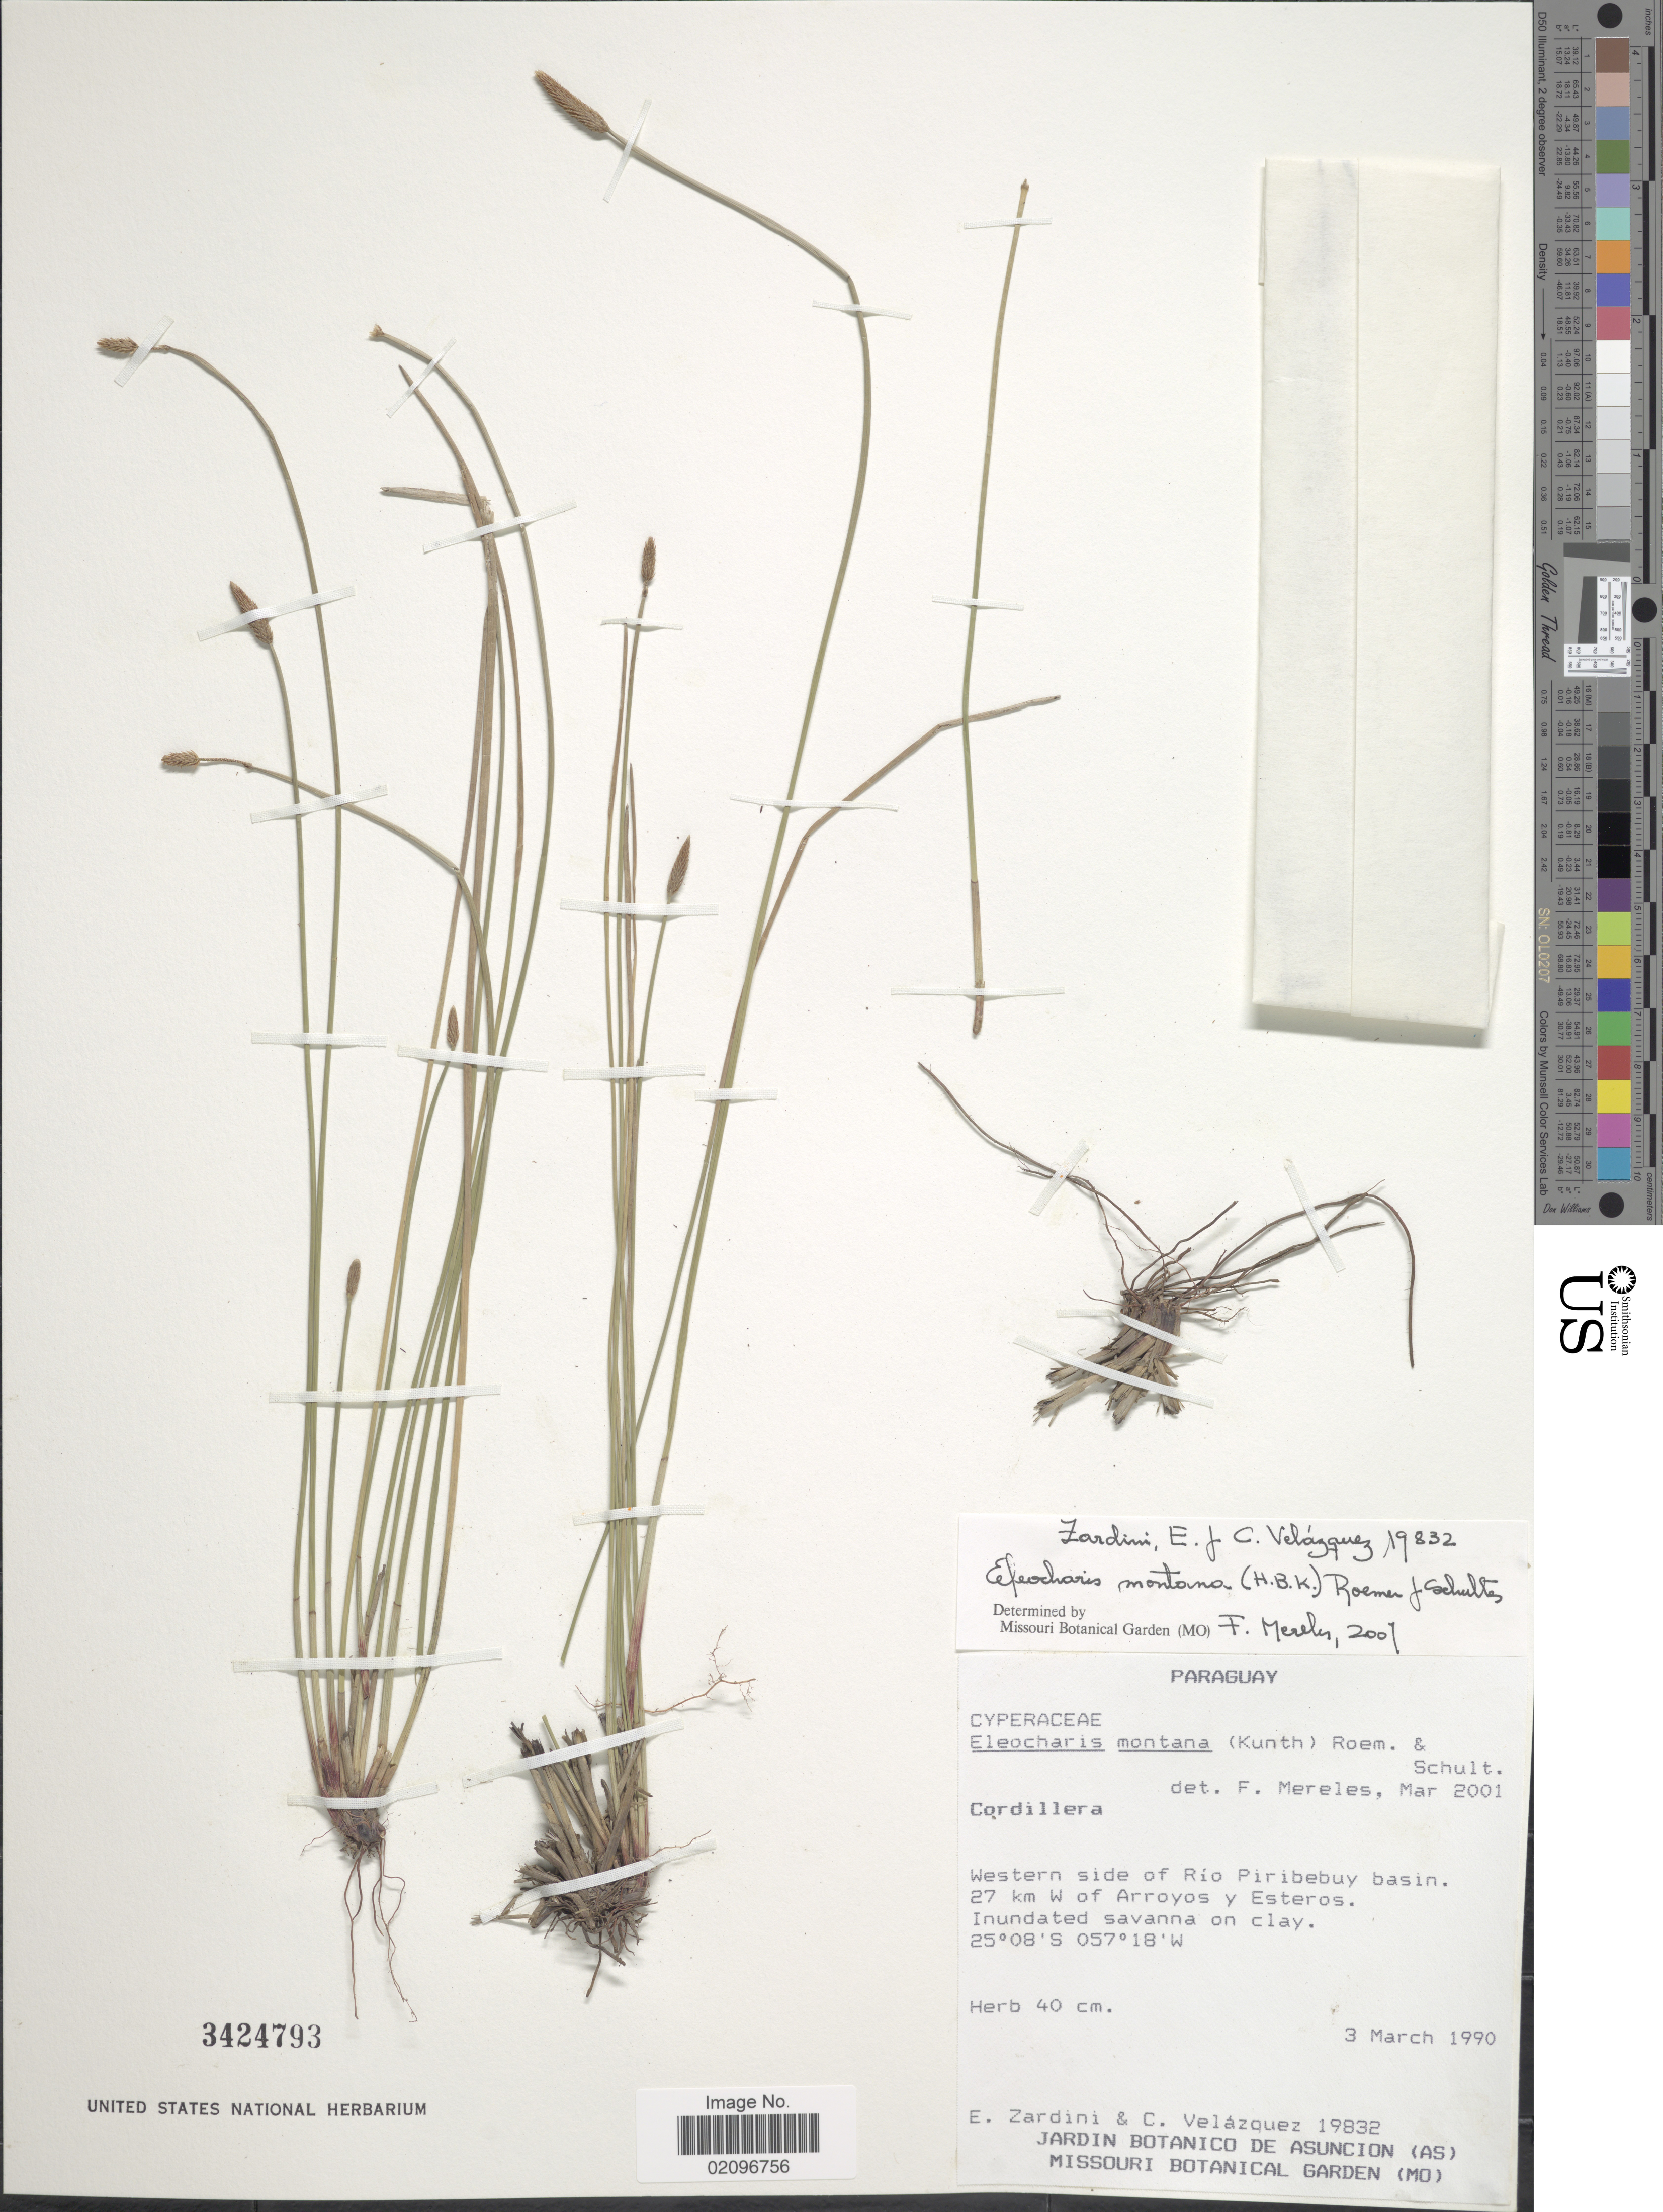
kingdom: Plantae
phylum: Tracheophyta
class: Liliopsida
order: Poales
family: Cyperaceae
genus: Eleocharis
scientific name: Eleocharis montana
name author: (Kunth) Roem. & Schult.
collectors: E. M. Zardini & C. Veláquez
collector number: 19832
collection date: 1990-03-03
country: Paraguay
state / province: Cordillera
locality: Western side of Rio Piriebuy basin 27 km W of Arroyos y Esteros.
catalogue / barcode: US 3424793